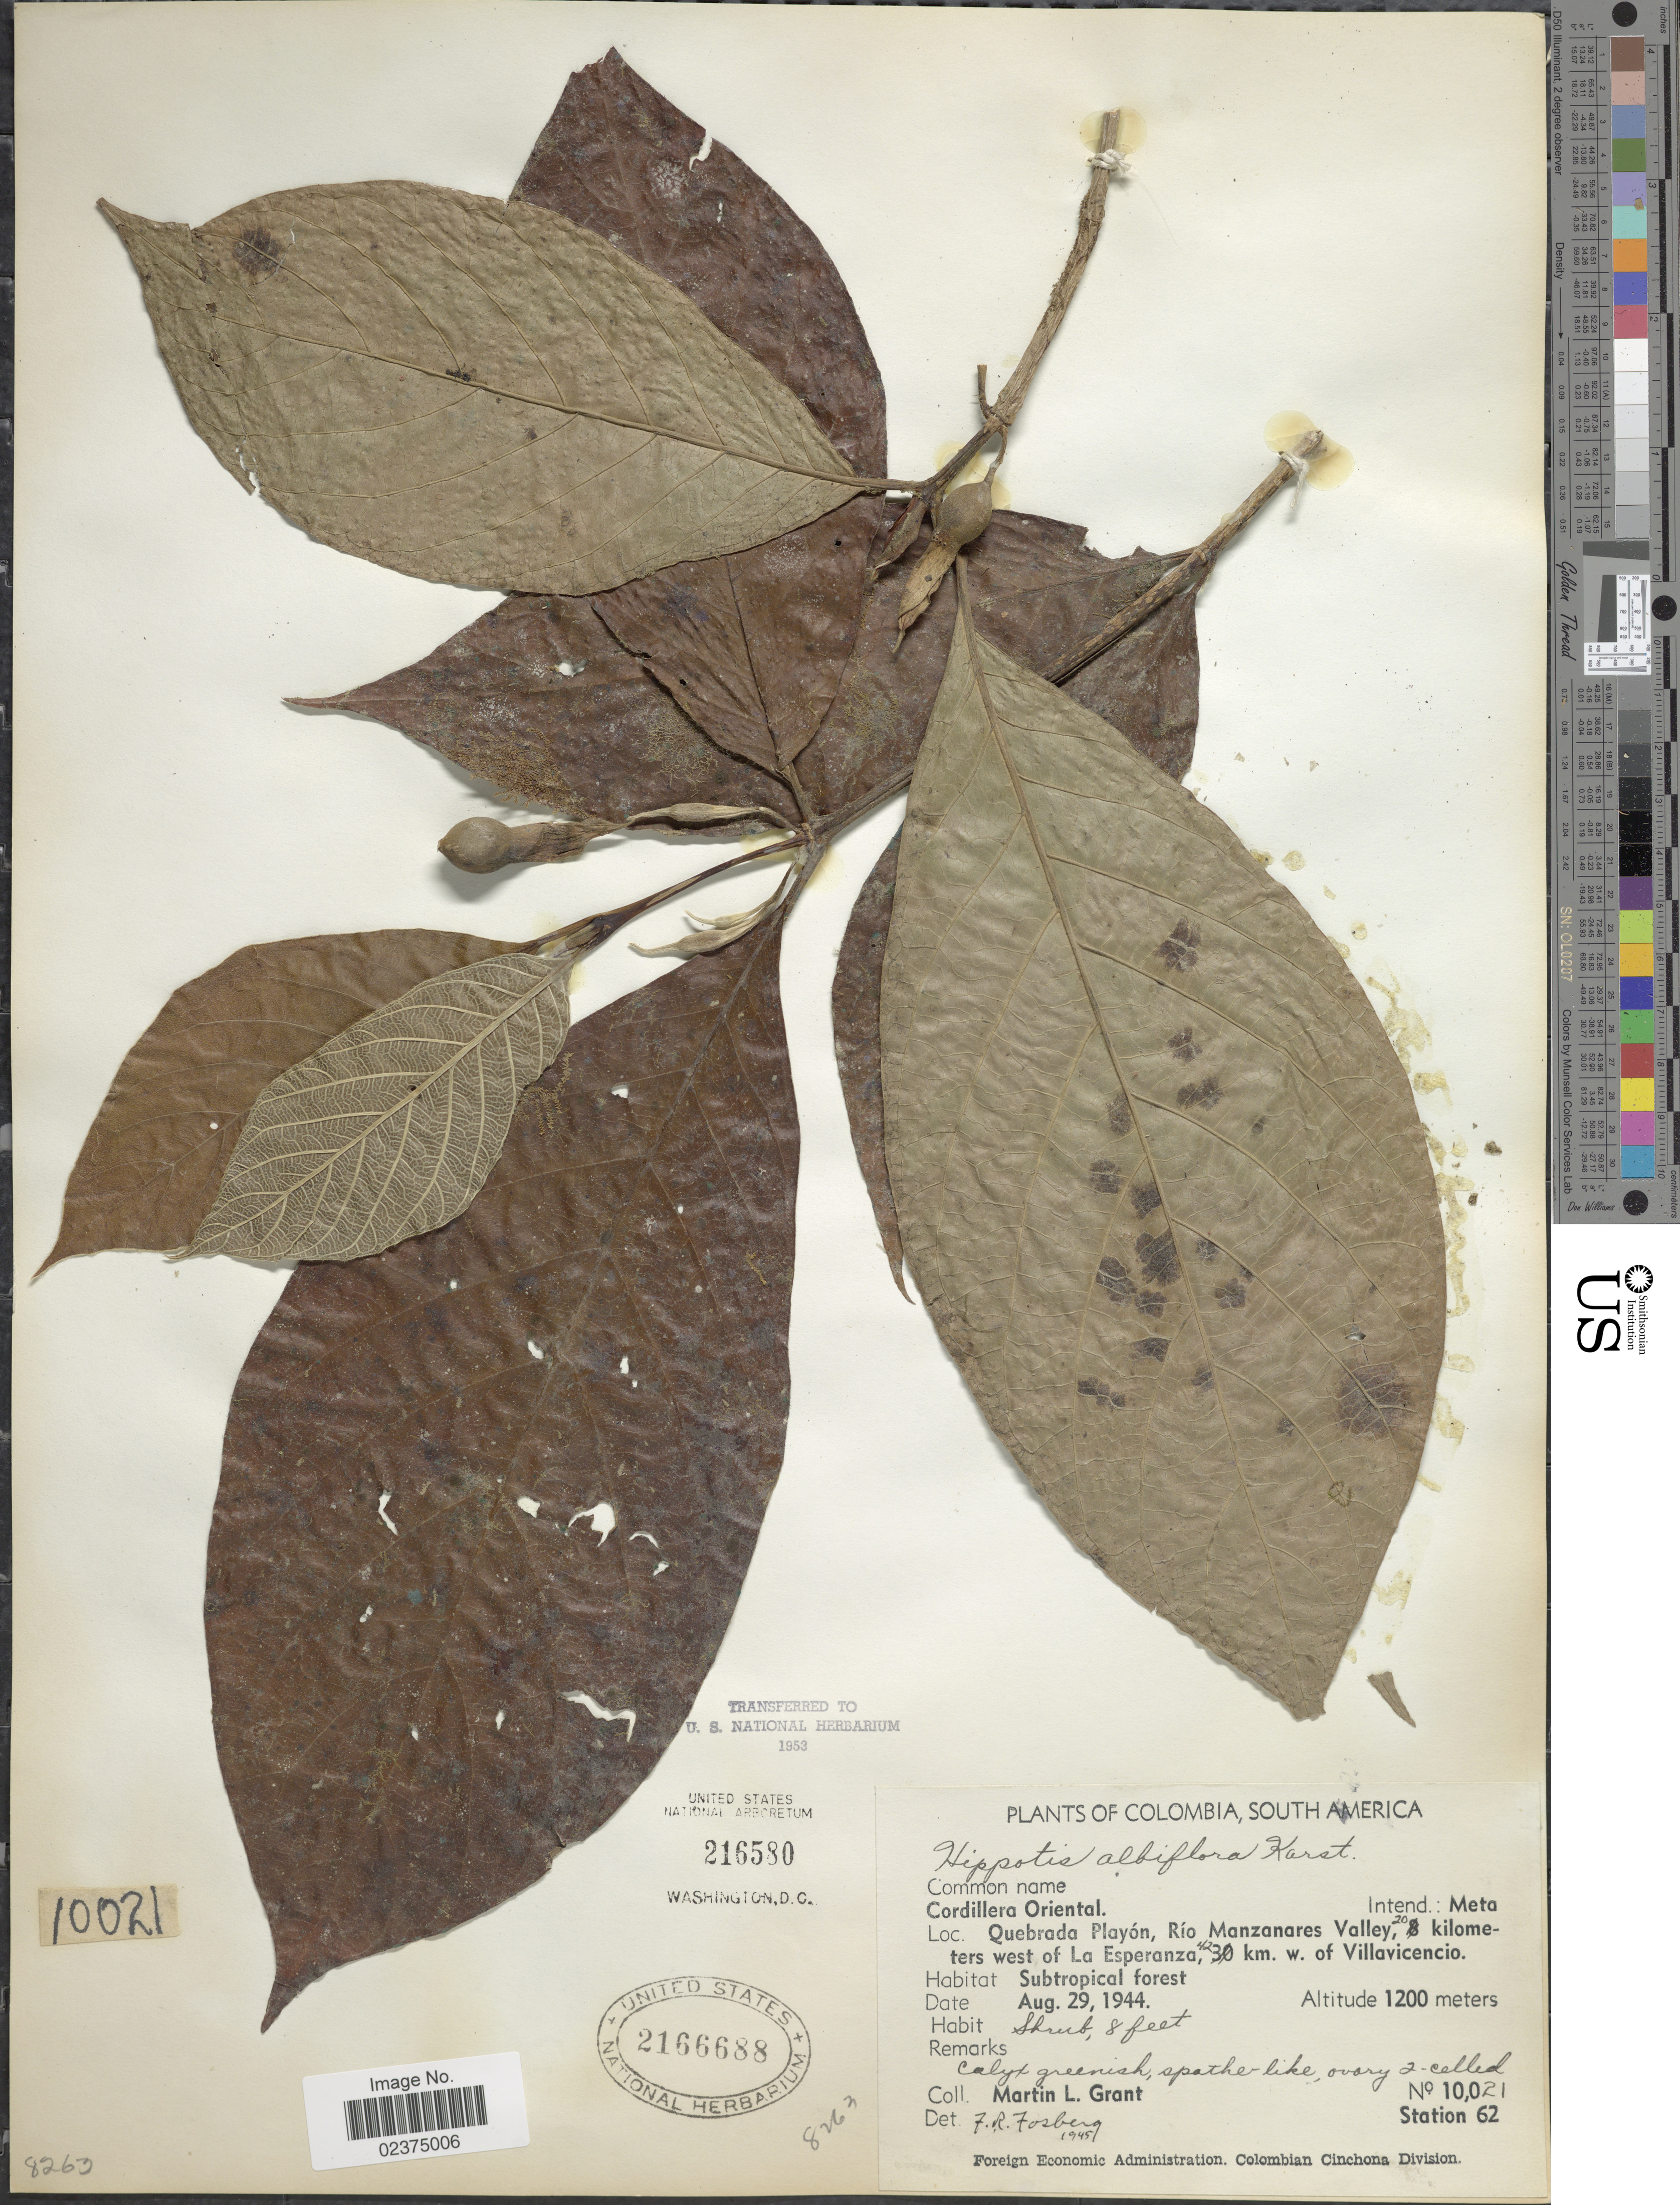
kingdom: Plantae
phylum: Tracheophyta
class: Magnoliopsida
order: Gentianales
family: Rubiaceae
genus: Hippotis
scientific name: Hippotis albiflora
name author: H. Karst.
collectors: M. L. Grant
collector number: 10021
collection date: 1944-08-29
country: Colombia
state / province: Meta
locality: Cordillera Oriental, Quebrada Playon, Rio Manzanares Valley, 20 kilomters west of La Esperanza, 42 km. w. of Villavicencio, Station 62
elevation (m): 1200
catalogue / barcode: US 2166688